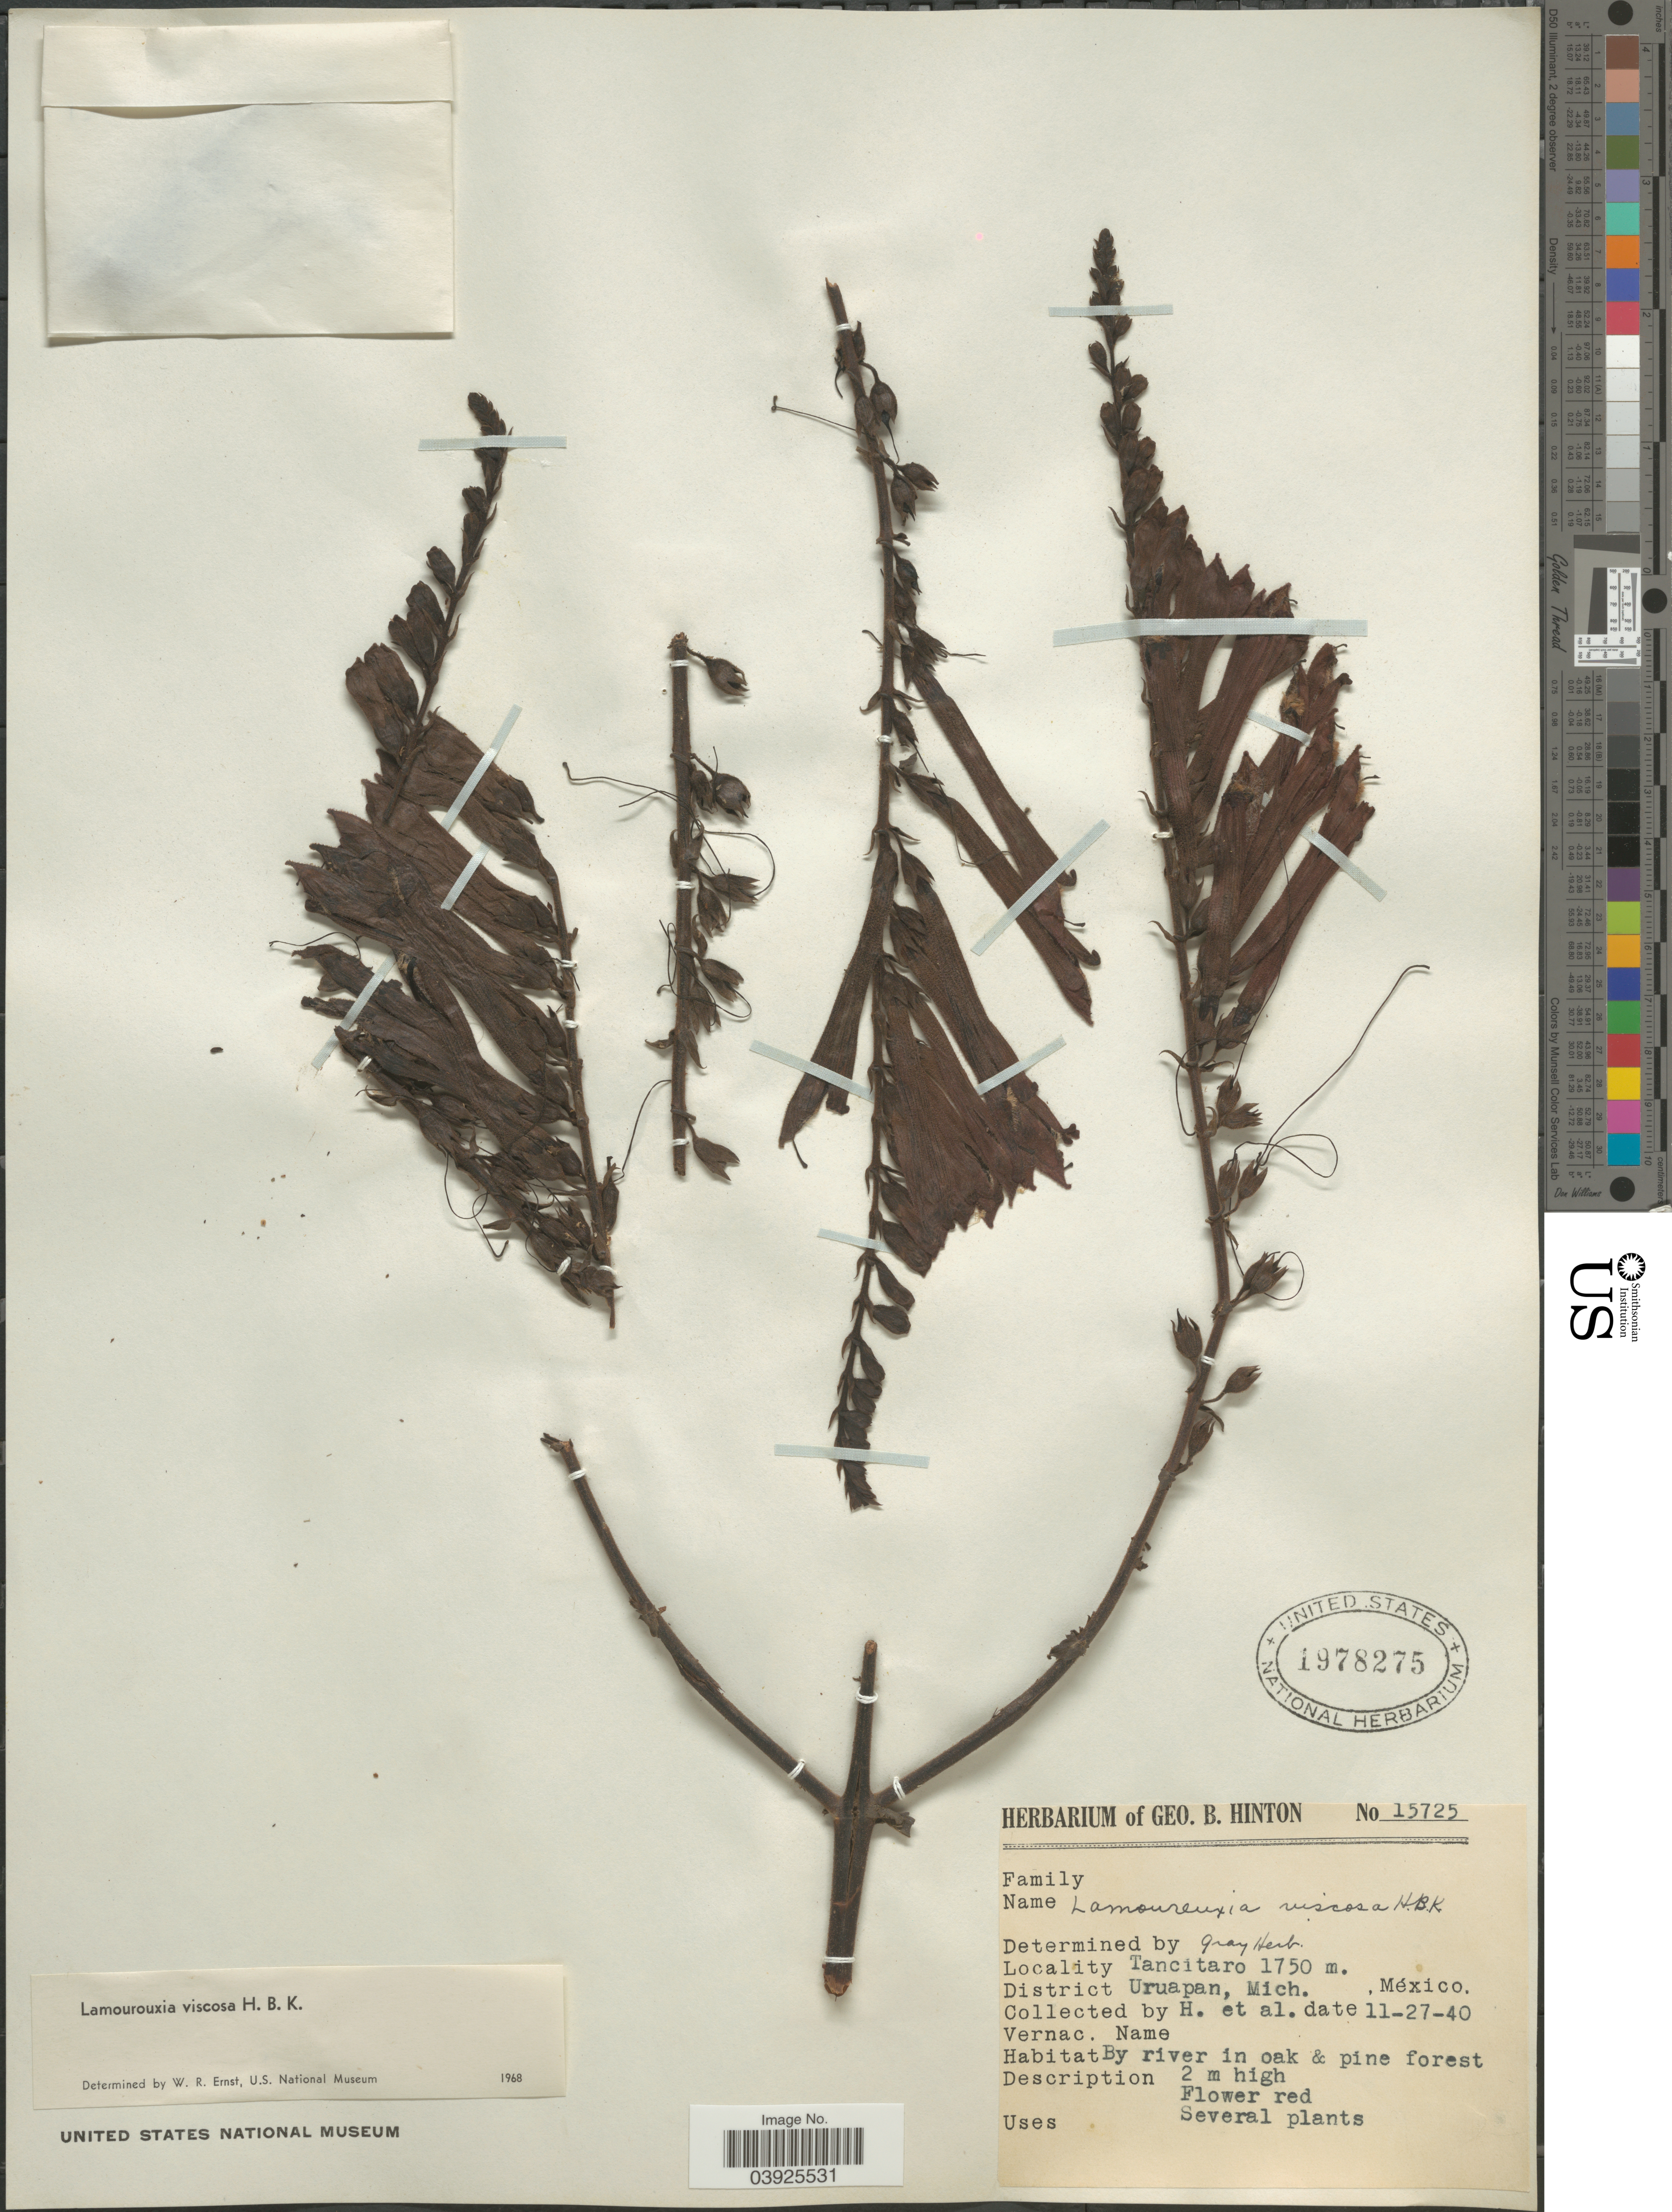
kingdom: Plantae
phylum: Tracheophyta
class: Magnoliopsida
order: Lamiales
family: Orobanchaceae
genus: Lamourouxia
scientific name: Lamourouxia viscosa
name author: Kunth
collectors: G. B. Hinton & et al.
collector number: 15725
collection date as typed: Transcribed d/m/y: 27/11/40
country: Mexico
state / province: Michoacán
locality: Tancitaro. District Uruapan.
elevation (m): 1750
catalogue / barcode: US 1978275